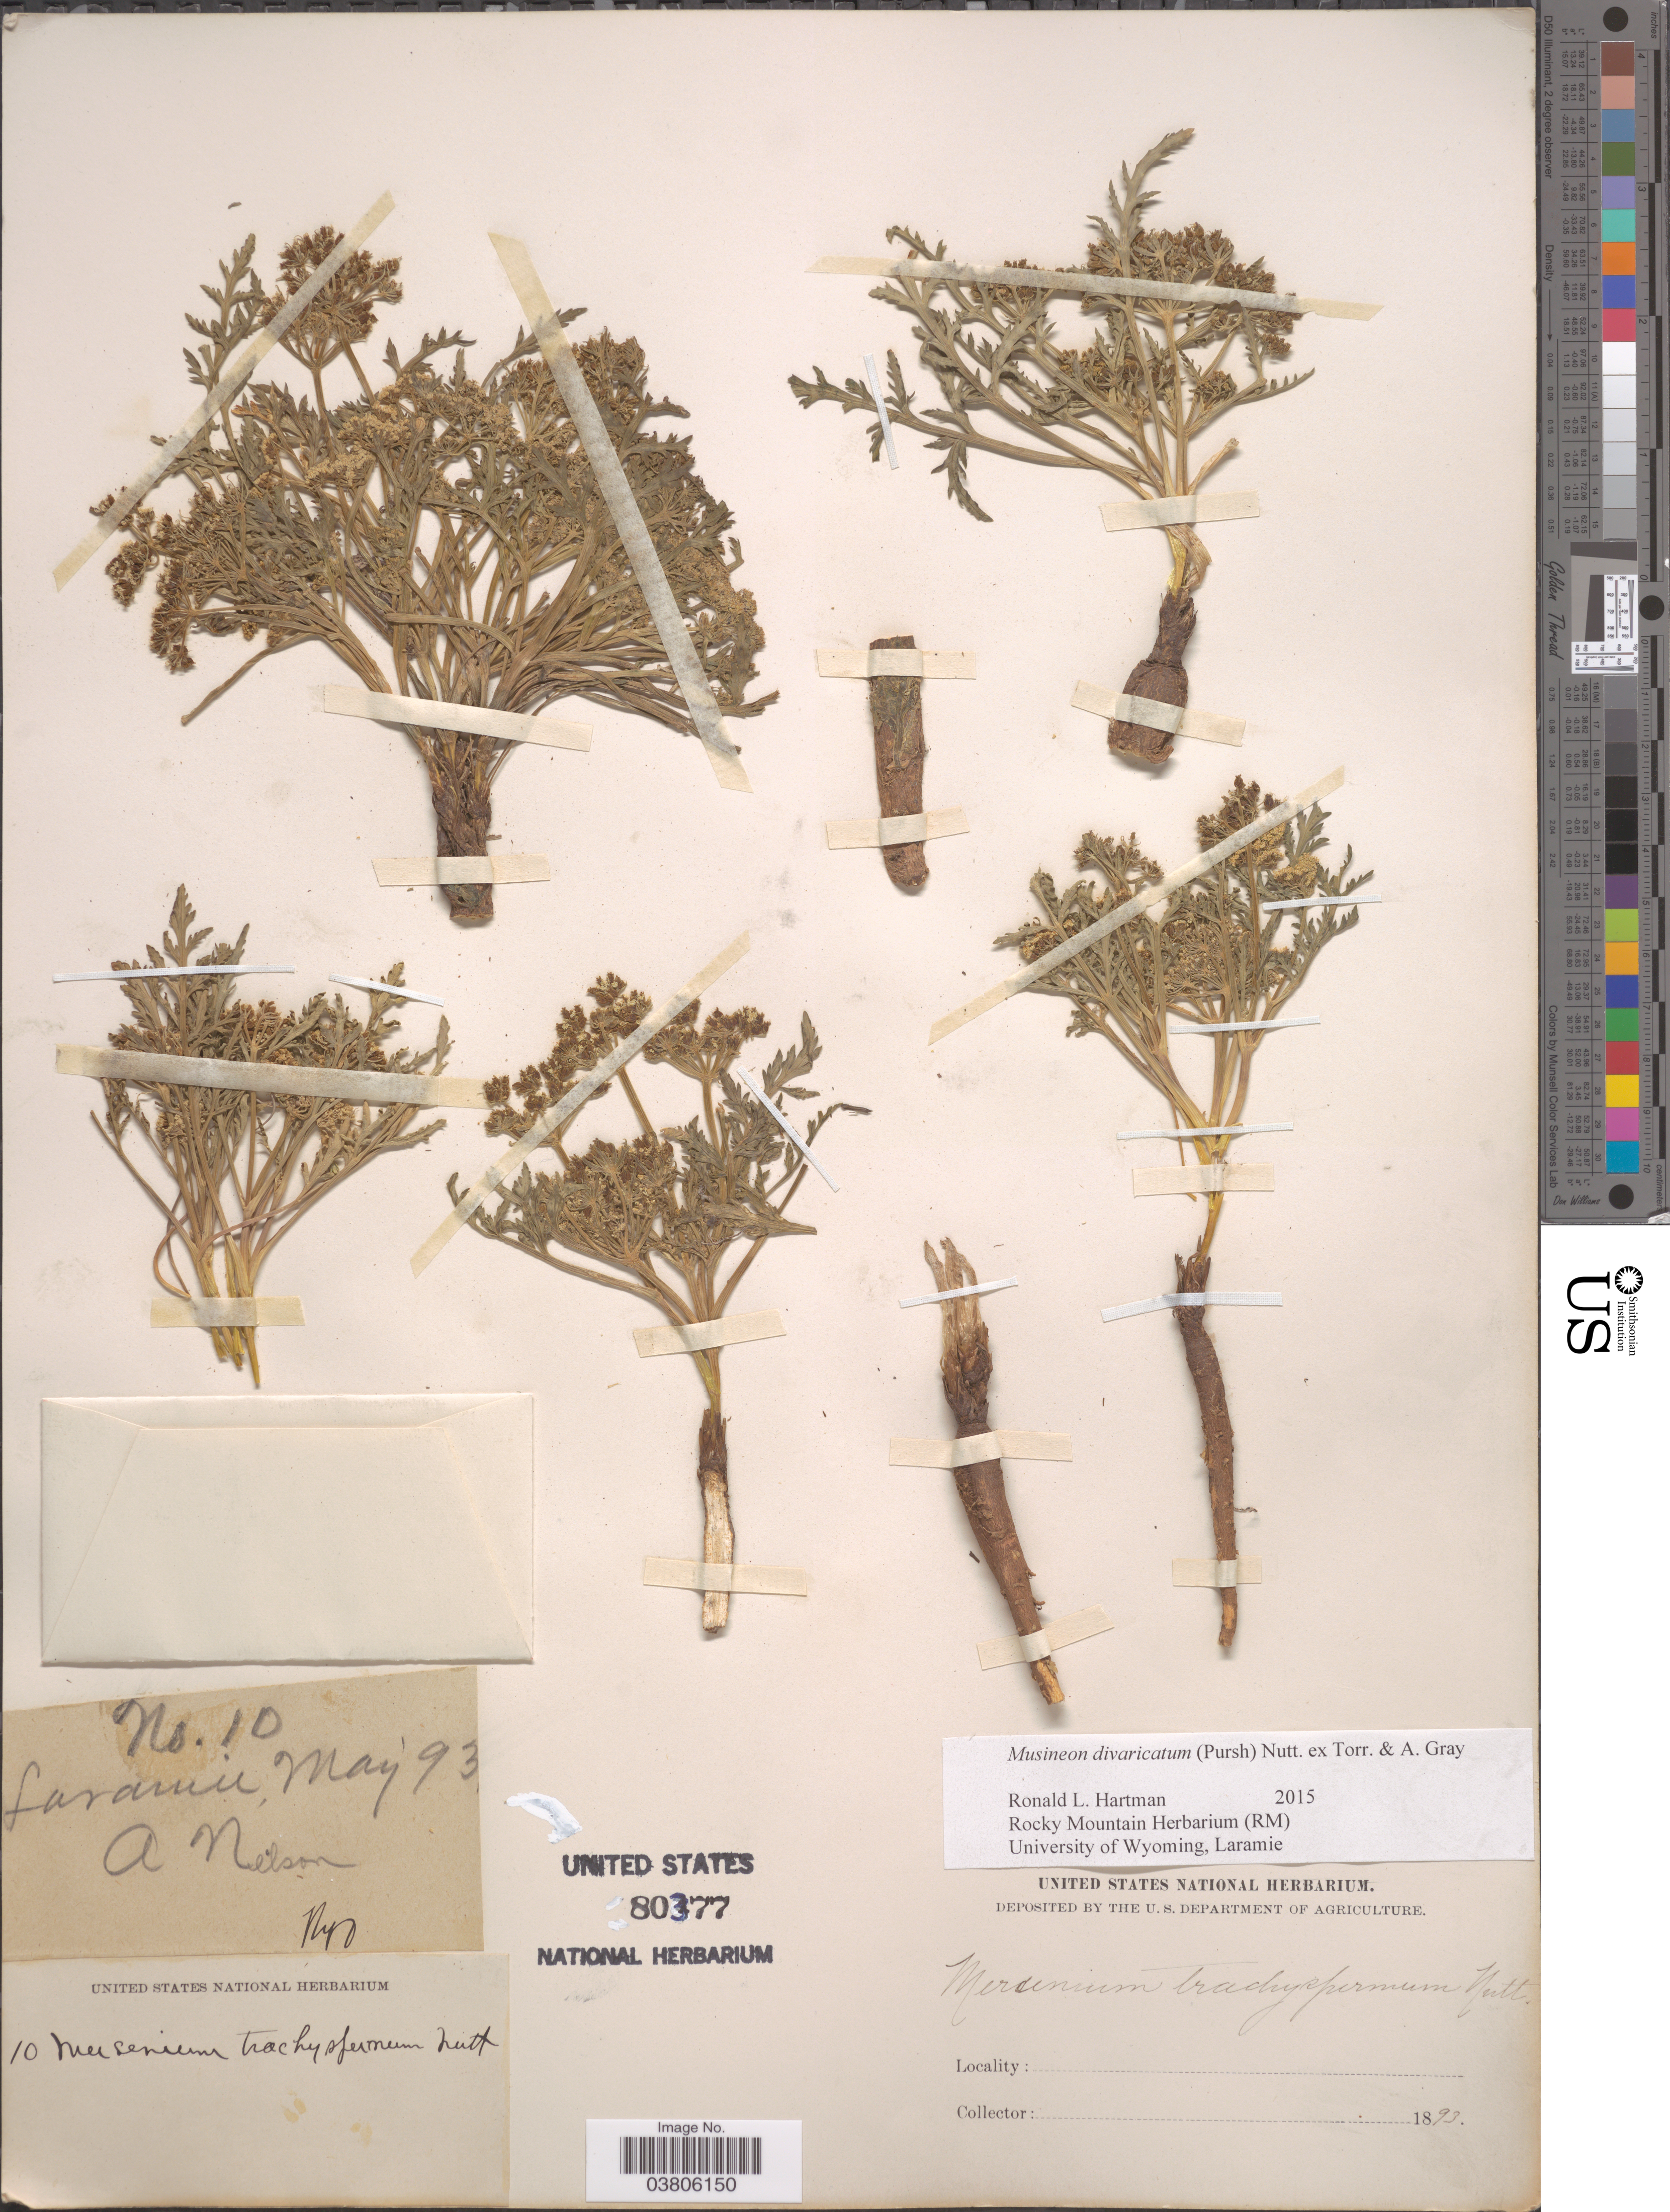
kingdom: Plantae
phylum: Tracheophyta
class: Magnoliopsida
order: Apiales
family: Apiaceae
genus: Musineon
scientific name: Musineon divaricatum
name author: (Pursh) Nutt.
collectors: A. Nelson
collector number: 10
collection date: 1893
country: United States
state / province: Wyoming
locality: Laramie.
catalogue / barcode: US 80377